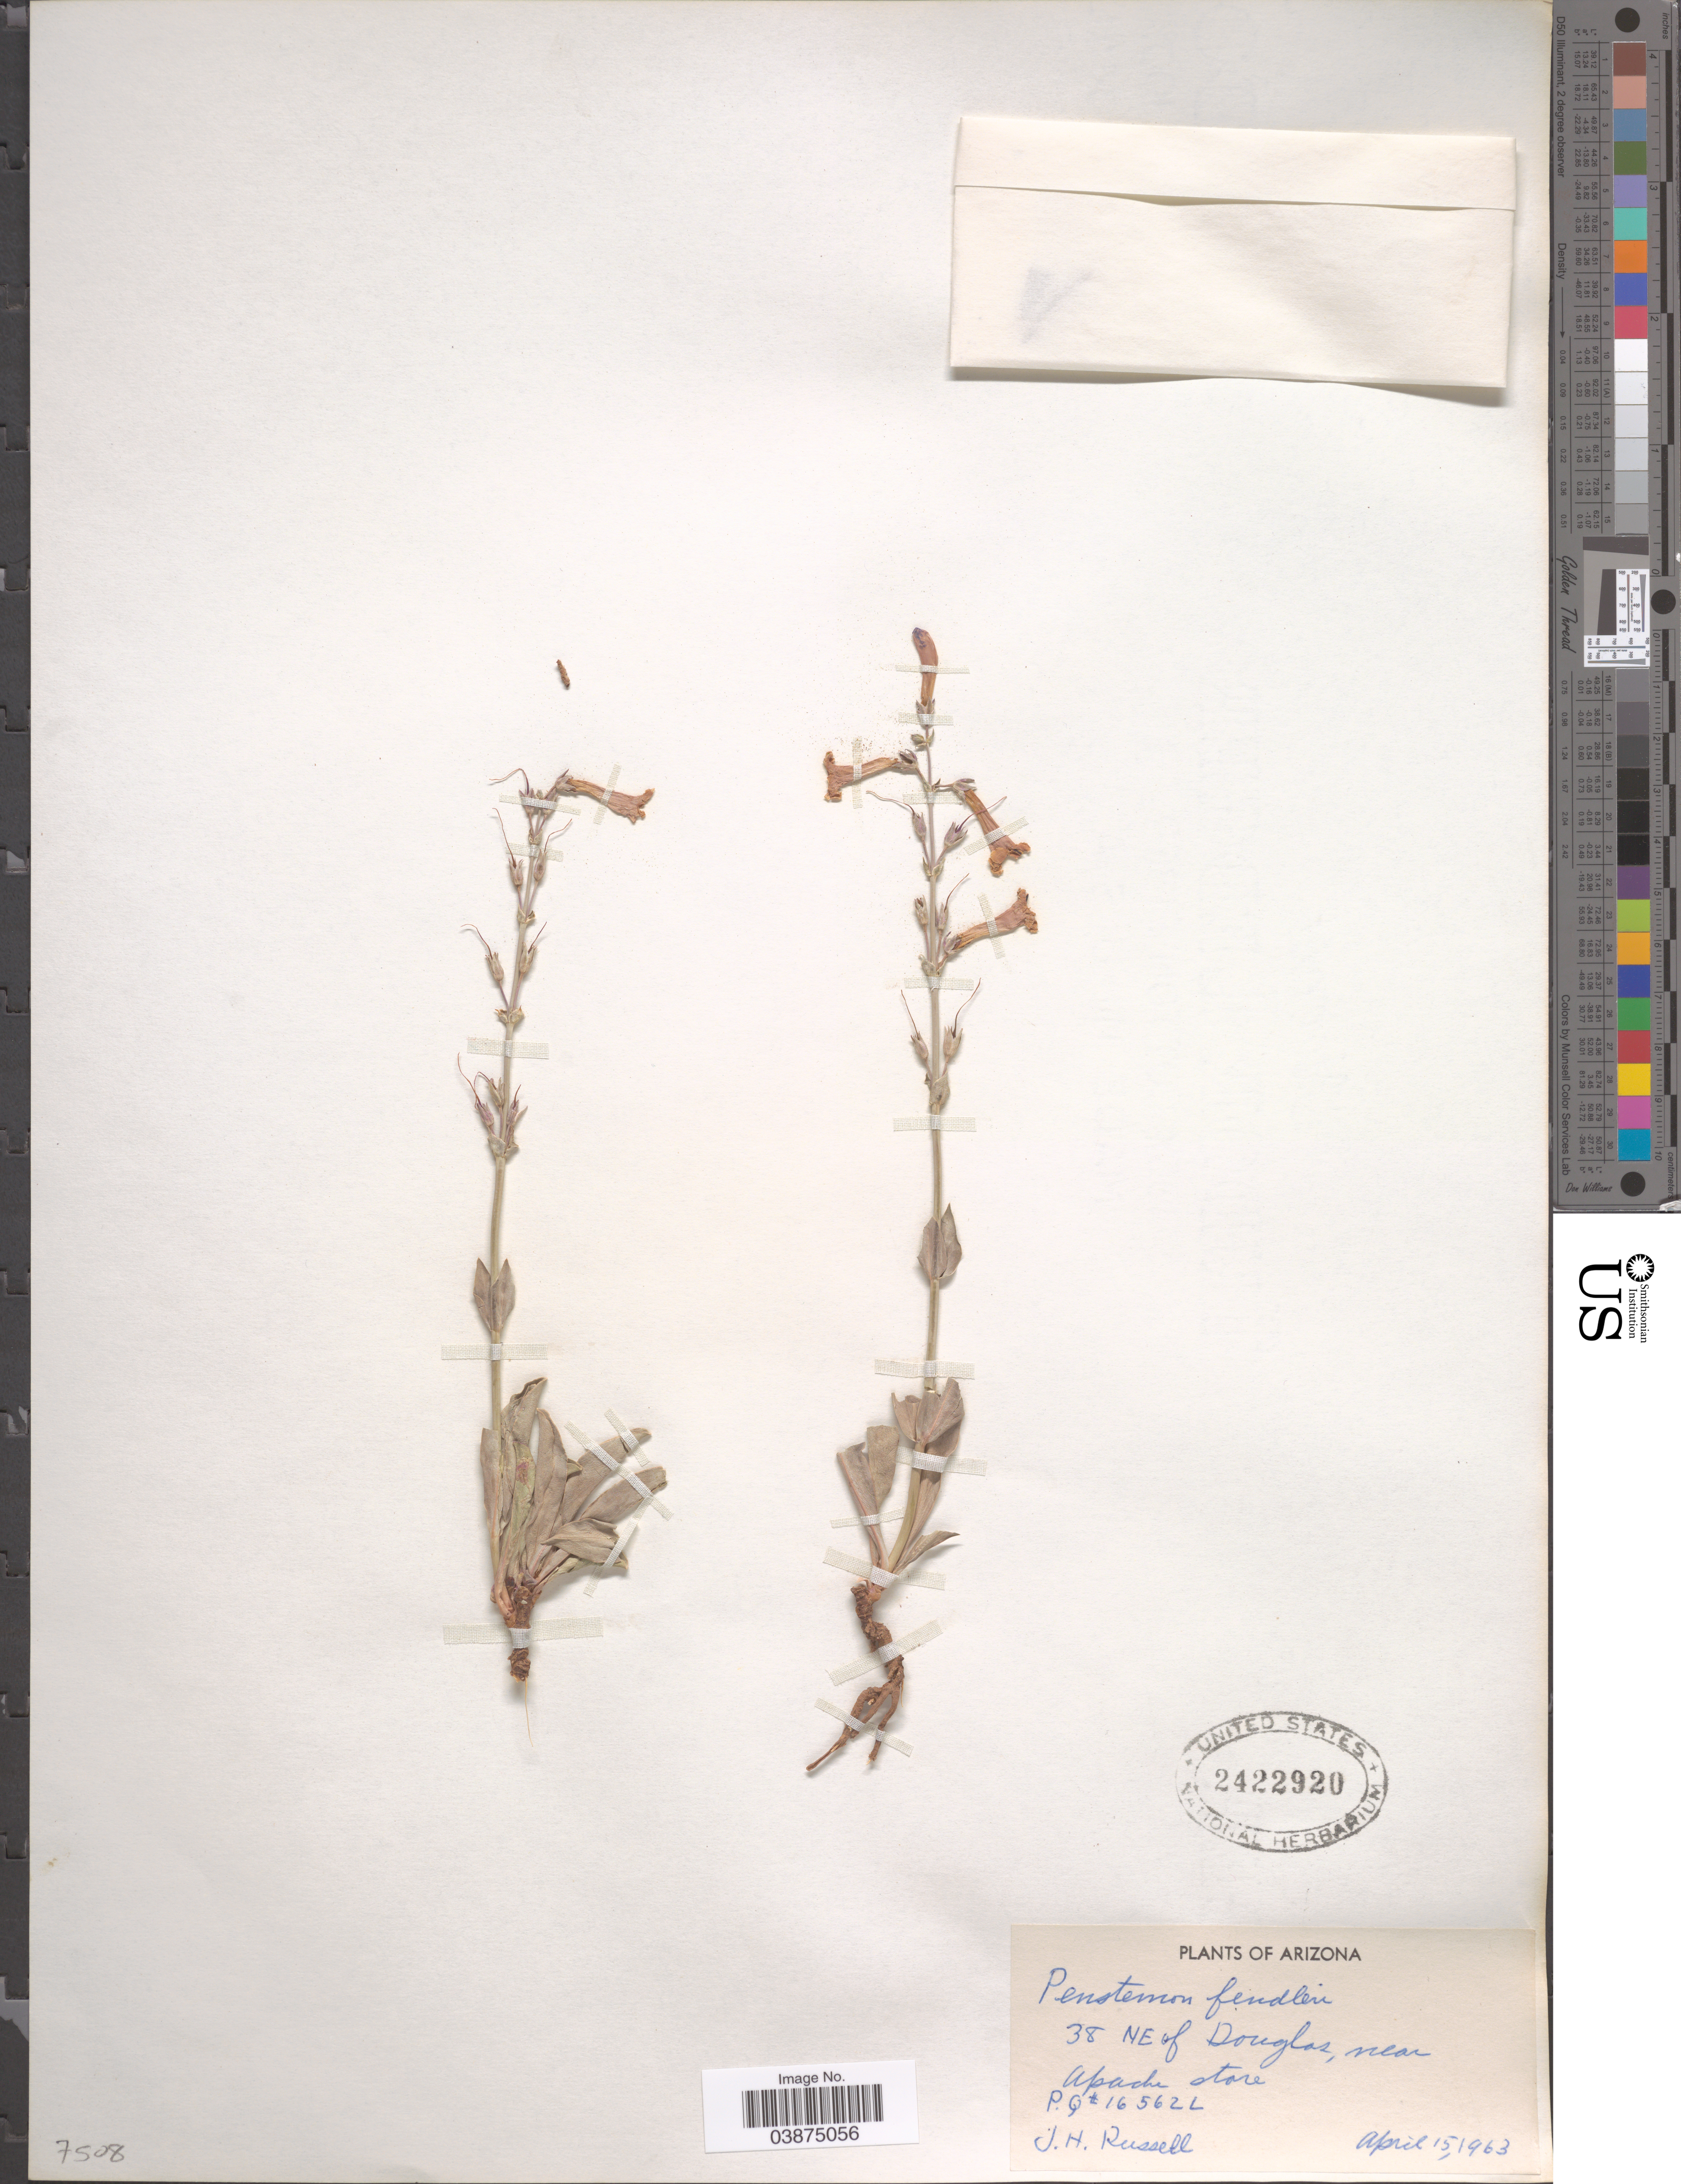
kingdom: Plantae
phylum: Tracheophyta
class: Magnoliopsida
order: Lamiales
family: Plantaginaceae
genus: Penstemon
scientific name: Penstemon fendleri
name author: Torr. & A. Gray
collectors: J. Russell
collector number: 38/16562L ?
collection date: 1963-04-15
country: United States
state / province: Arizona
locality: NE of Douglas, near Apache store. PQ [unsure placement].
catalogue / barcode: US 2422920